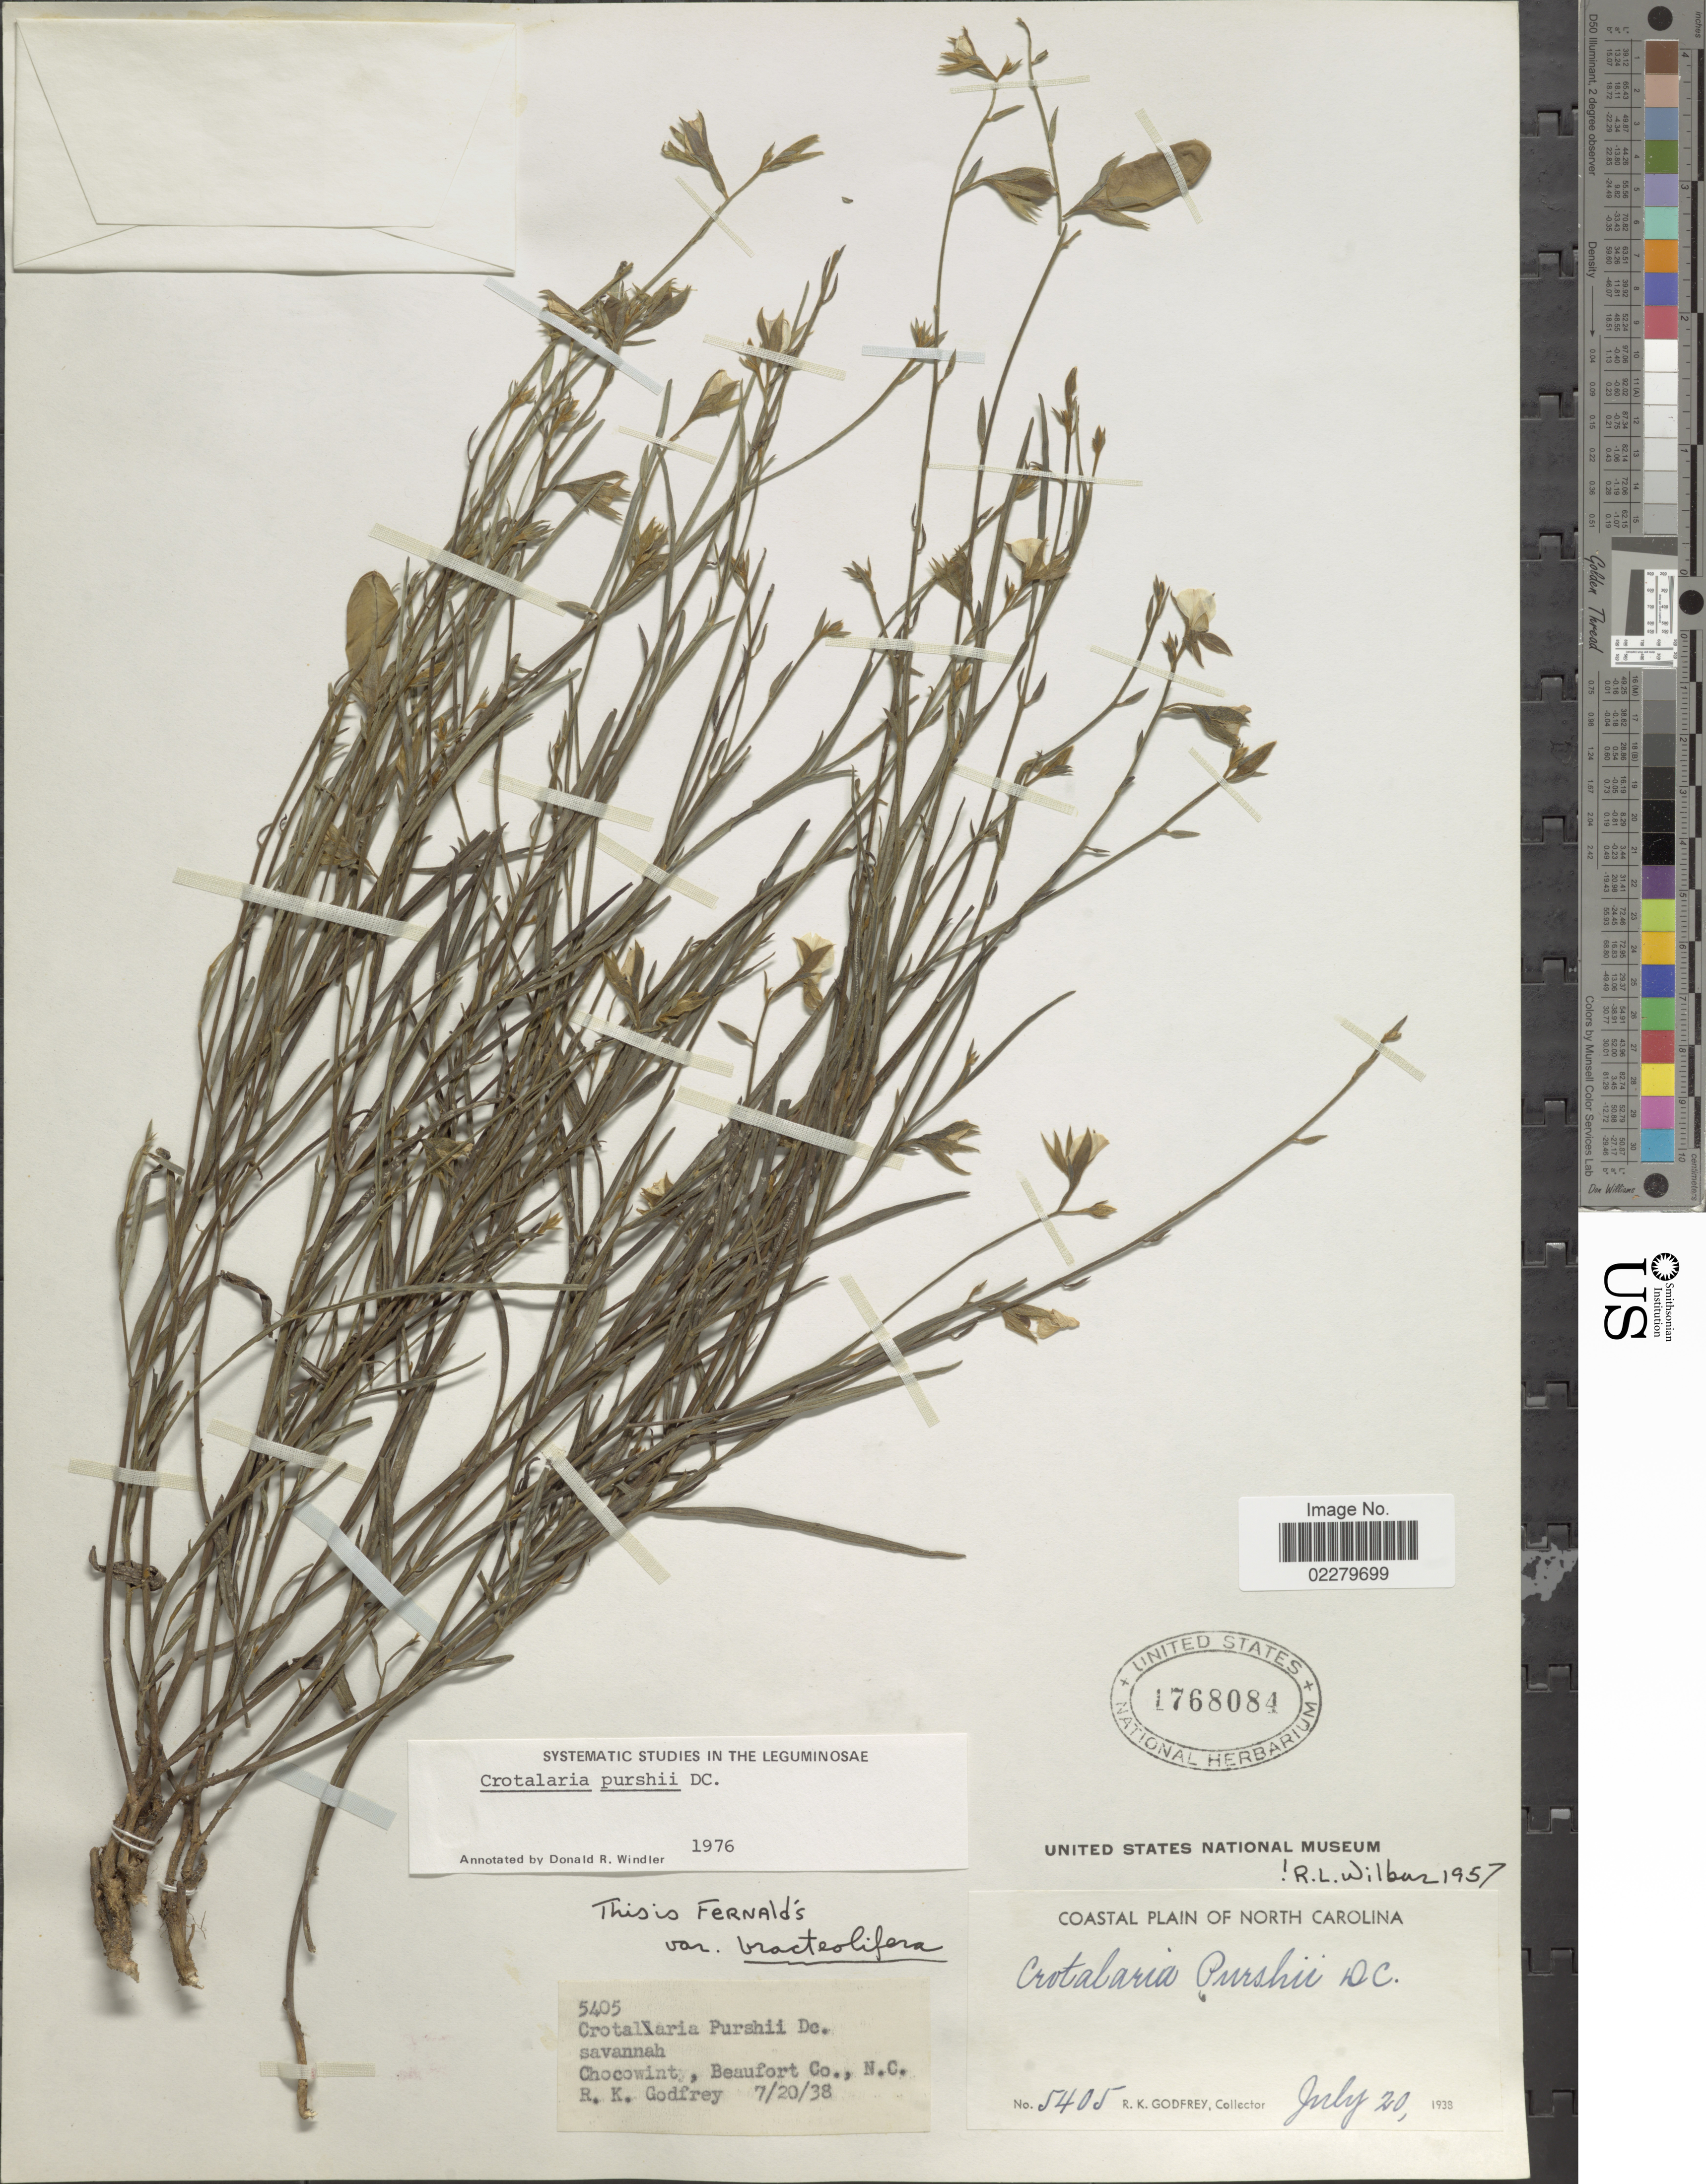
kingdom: Plantae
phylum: Tracheophyta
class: Magnoliopsida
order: Fabales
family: Fabaceae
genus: Crotalaria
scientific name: Crotalaria purshii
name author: DC.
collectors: R. K. Godfrey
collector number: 5405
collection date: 1938-07-20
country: United States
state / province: North Carolina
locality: Chocowint, Beaufort Co., N.C.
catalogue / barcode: US 1768084